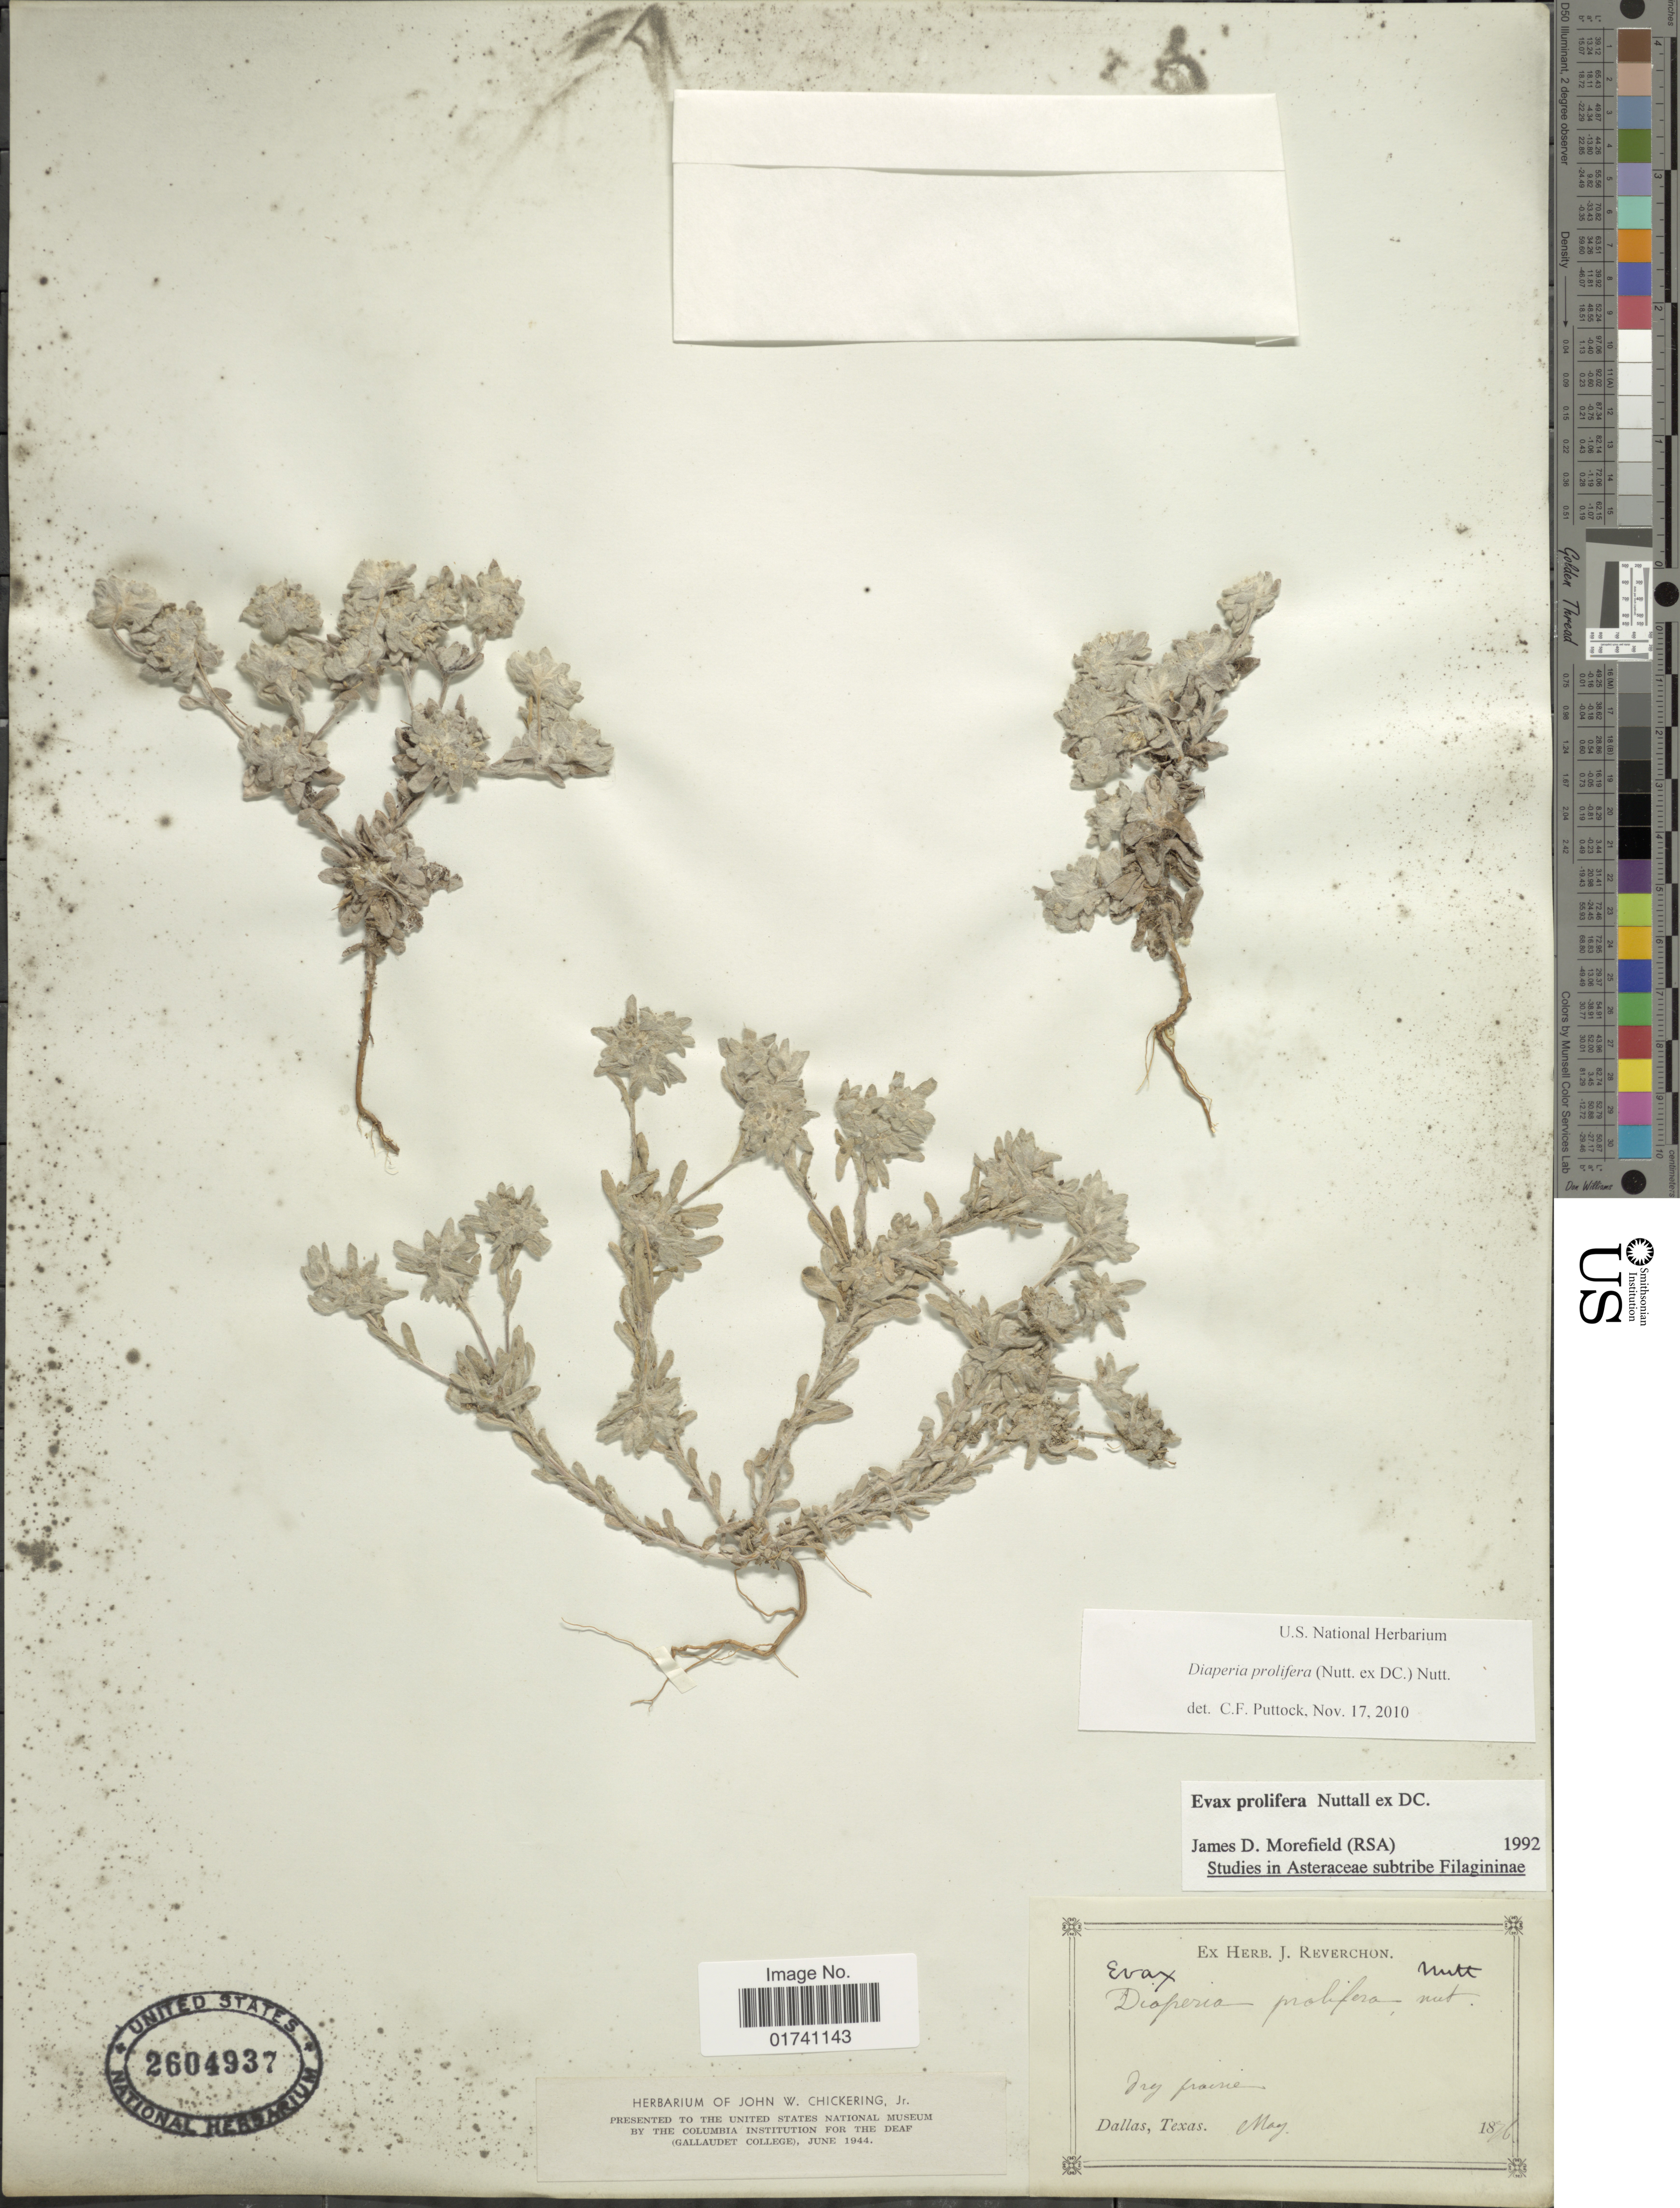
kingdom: Plantae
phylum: Tracheophyta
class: Magnoliopsida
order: Asterales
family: Asteraceae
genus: Diaperia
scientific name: Diaperia prolifera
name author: (Nutt. ex DC.) Morefield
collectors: ex herb. J. Reverchon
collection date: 1876-05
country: United States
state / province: Texas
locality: Dallas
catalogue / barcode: US 2604937